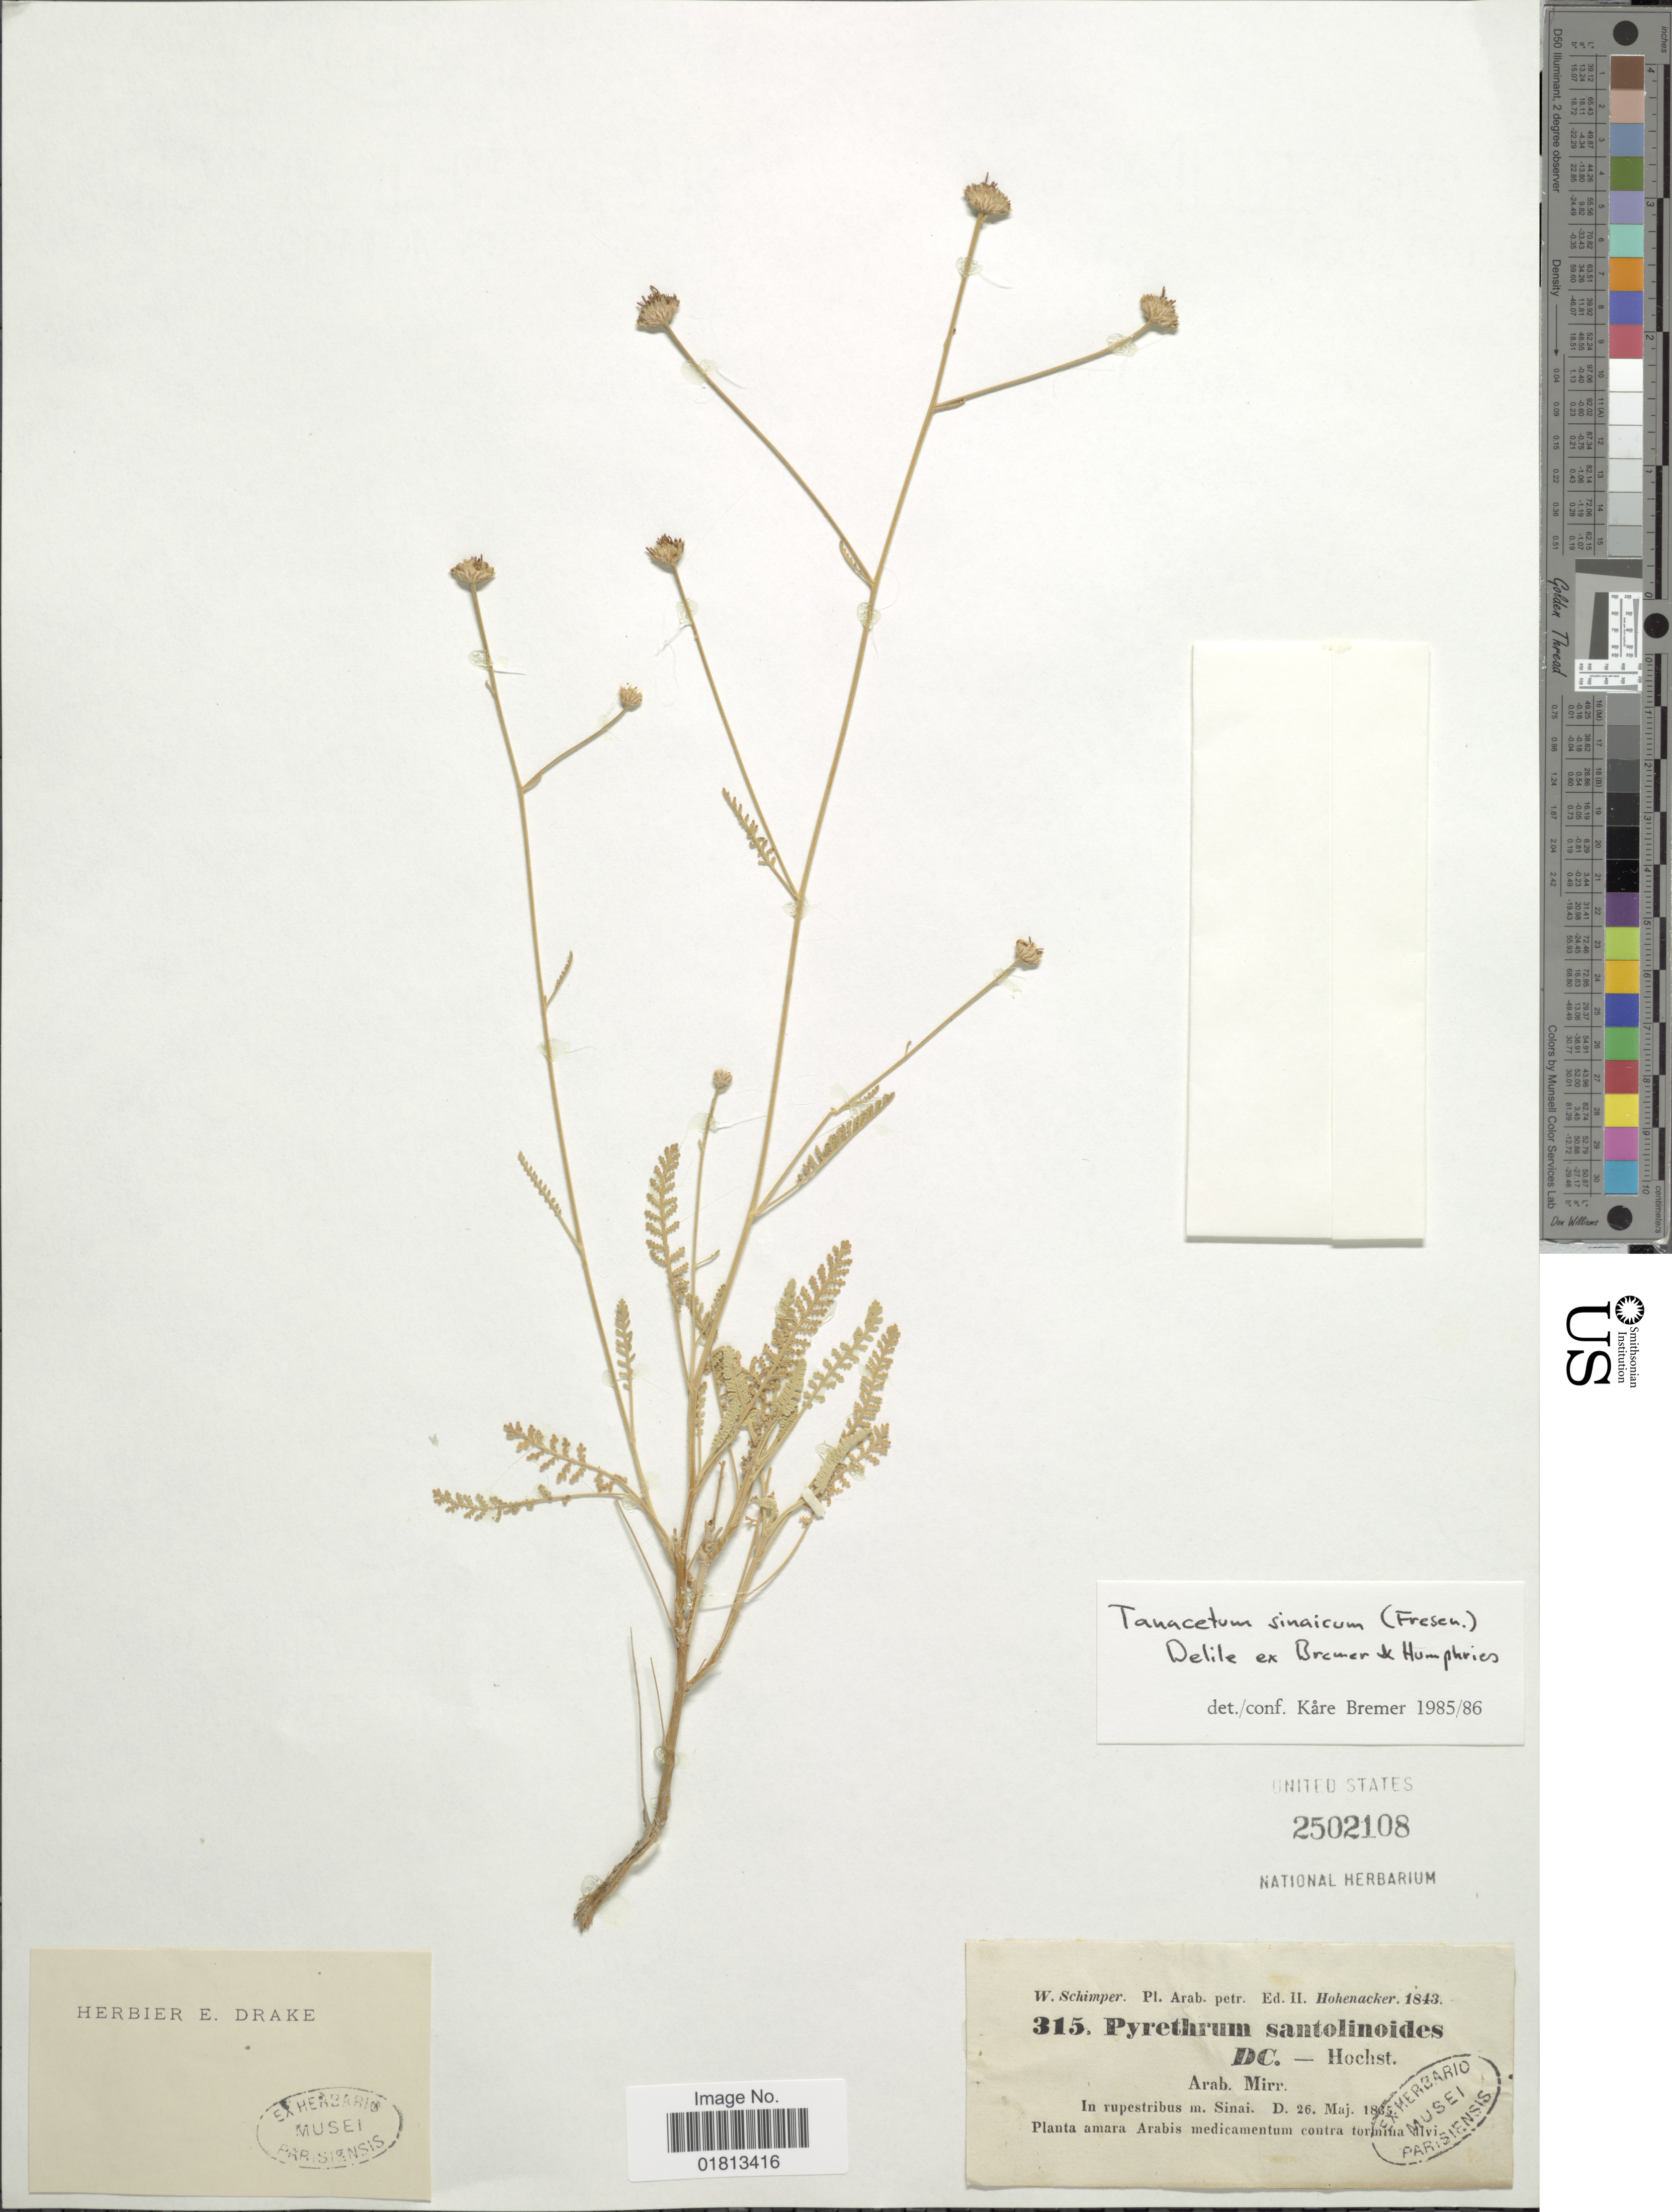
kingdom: Plantae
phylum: Tracheophyta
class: Magnoliopsida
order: Asterales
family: Asteraceae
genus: Tanacetum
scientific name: Tanacetum sinaicum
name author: (Fresen.) Delile ex K. Bremer & Humphries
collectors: W. Schimper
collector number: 315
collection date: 1865-05-26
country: Egypt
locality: In rupestribus m. Sinai, Amara Arabis medicamentum contra tormina alvi.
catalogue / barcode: US 2502108